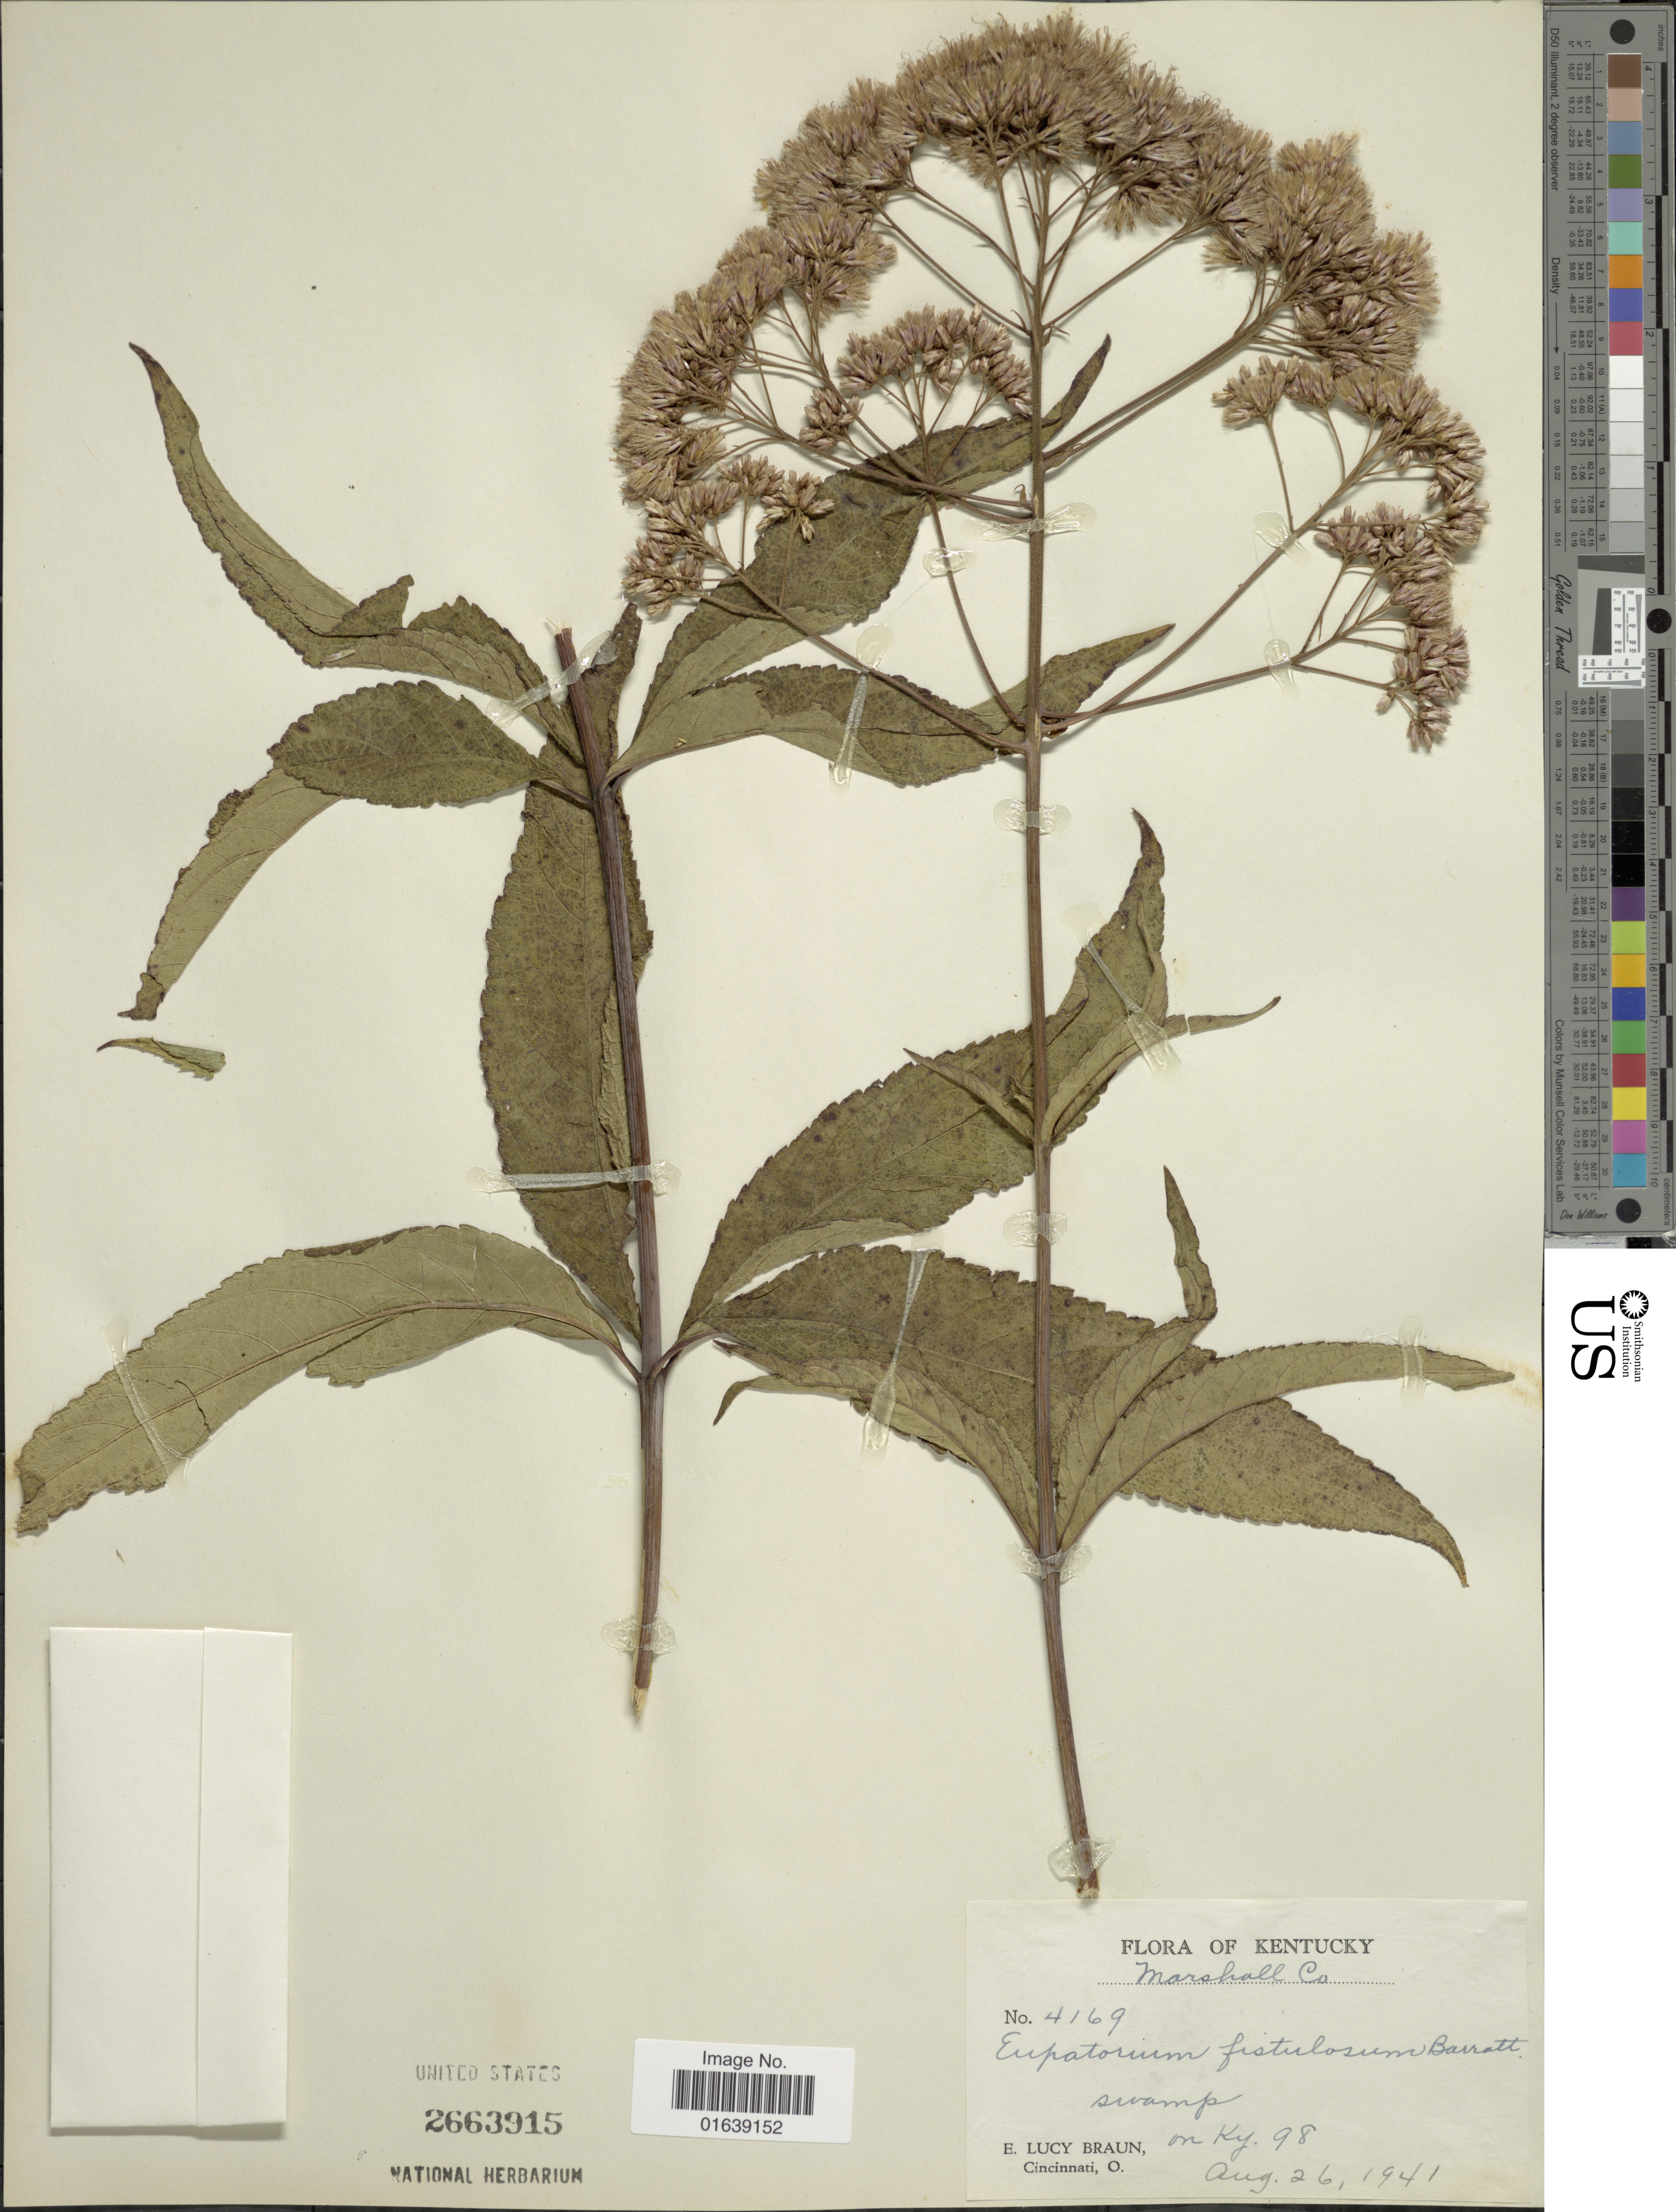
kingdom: Plantae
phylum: Tracheophyta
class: Magnoliopsida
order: Asterales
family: Asteraceae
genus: Eupatorium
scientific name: Eupatorium fistulosum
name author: Barratt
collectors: E. L. Braun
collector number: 4169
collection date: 1941-08-26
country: United States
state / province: Kentucky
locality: Kentucky. Marshall Co. swamp. on Ky 98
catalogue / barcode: US 2663915